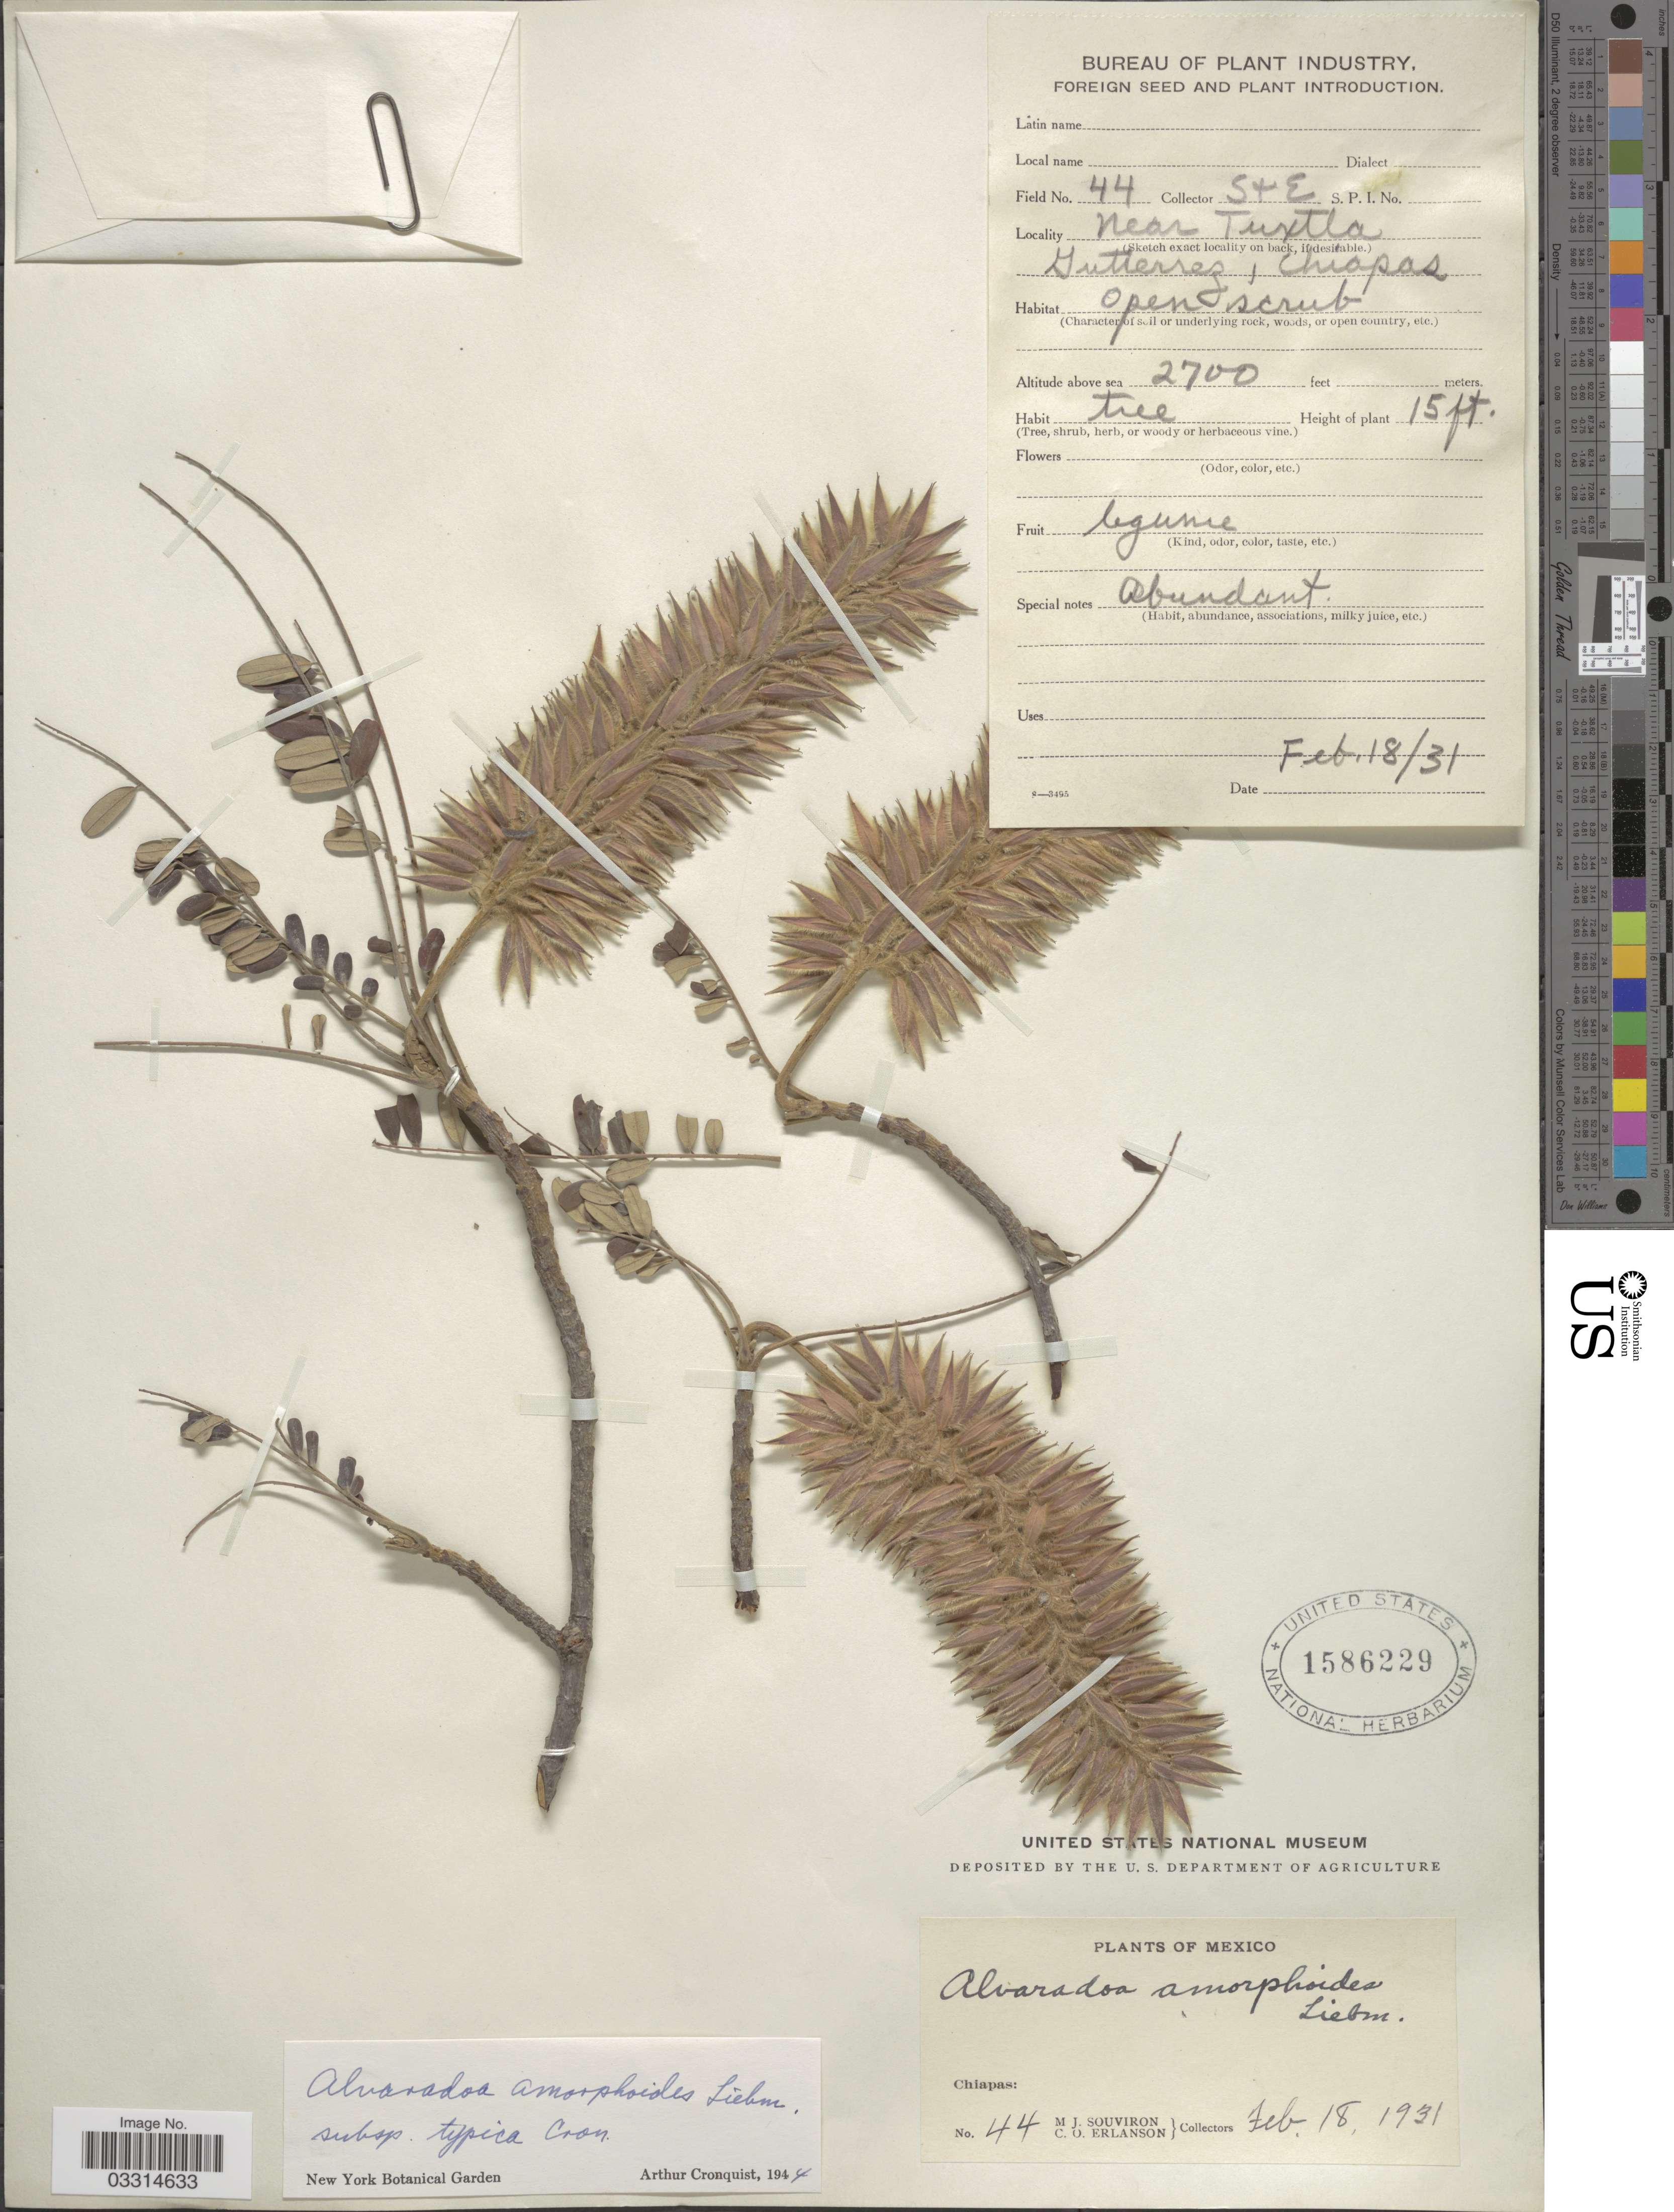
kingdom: Plantae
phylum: Tracheophyta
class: Magnoliopsida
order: Picramniales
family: Picramniaceae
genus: Alvaradoa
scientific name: Alvaradoa amorphoides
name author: Liebm.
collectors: M. J. Souviron & C. O. Erlanson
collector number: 44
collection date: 1931-02-18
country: Mexico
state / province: Chiapas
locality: Near Tuxtla Guttierrez.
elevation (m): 823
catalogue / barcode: US 1586229